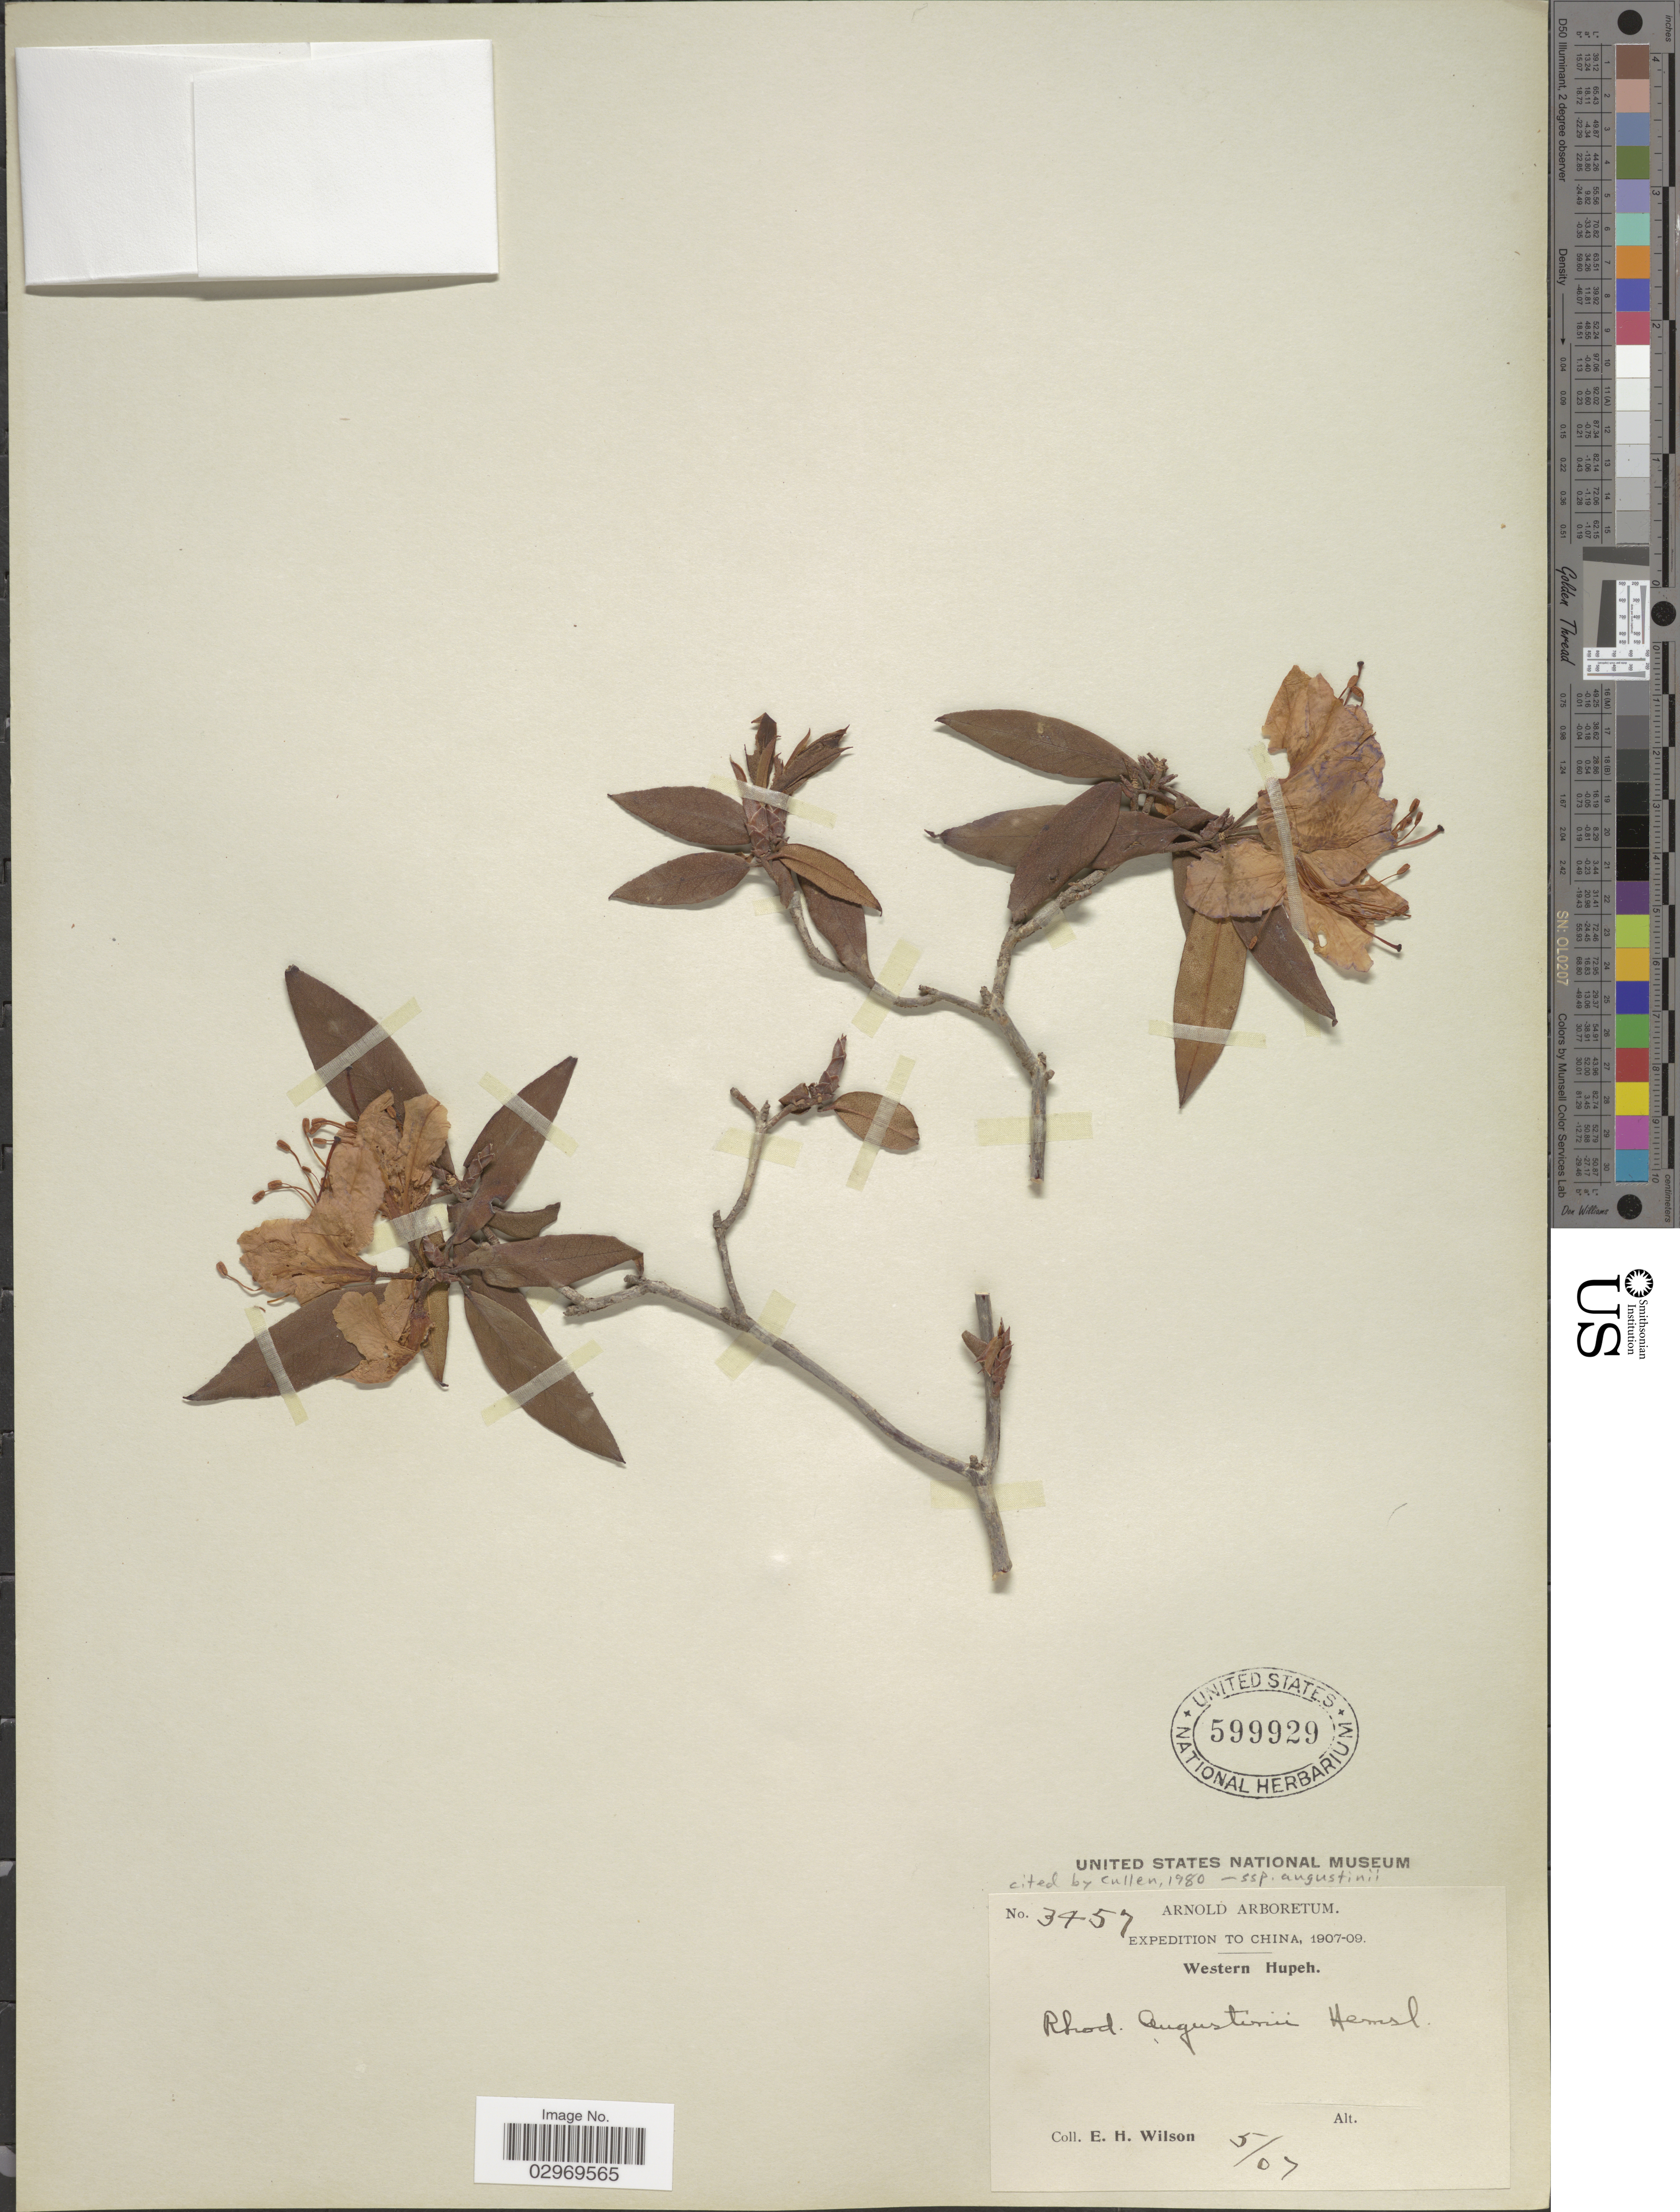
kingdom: Plantae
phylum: Tracheophyta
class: Magnoliopsida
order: Ericales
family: Ericaceae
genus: Rhododendron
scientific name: Rhododendron augustinei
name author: Hemsl.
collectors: E. Wilson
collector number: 3457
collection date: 1907-05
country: China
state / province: Hubei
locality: Western Hupeh.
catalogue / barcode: US 599929